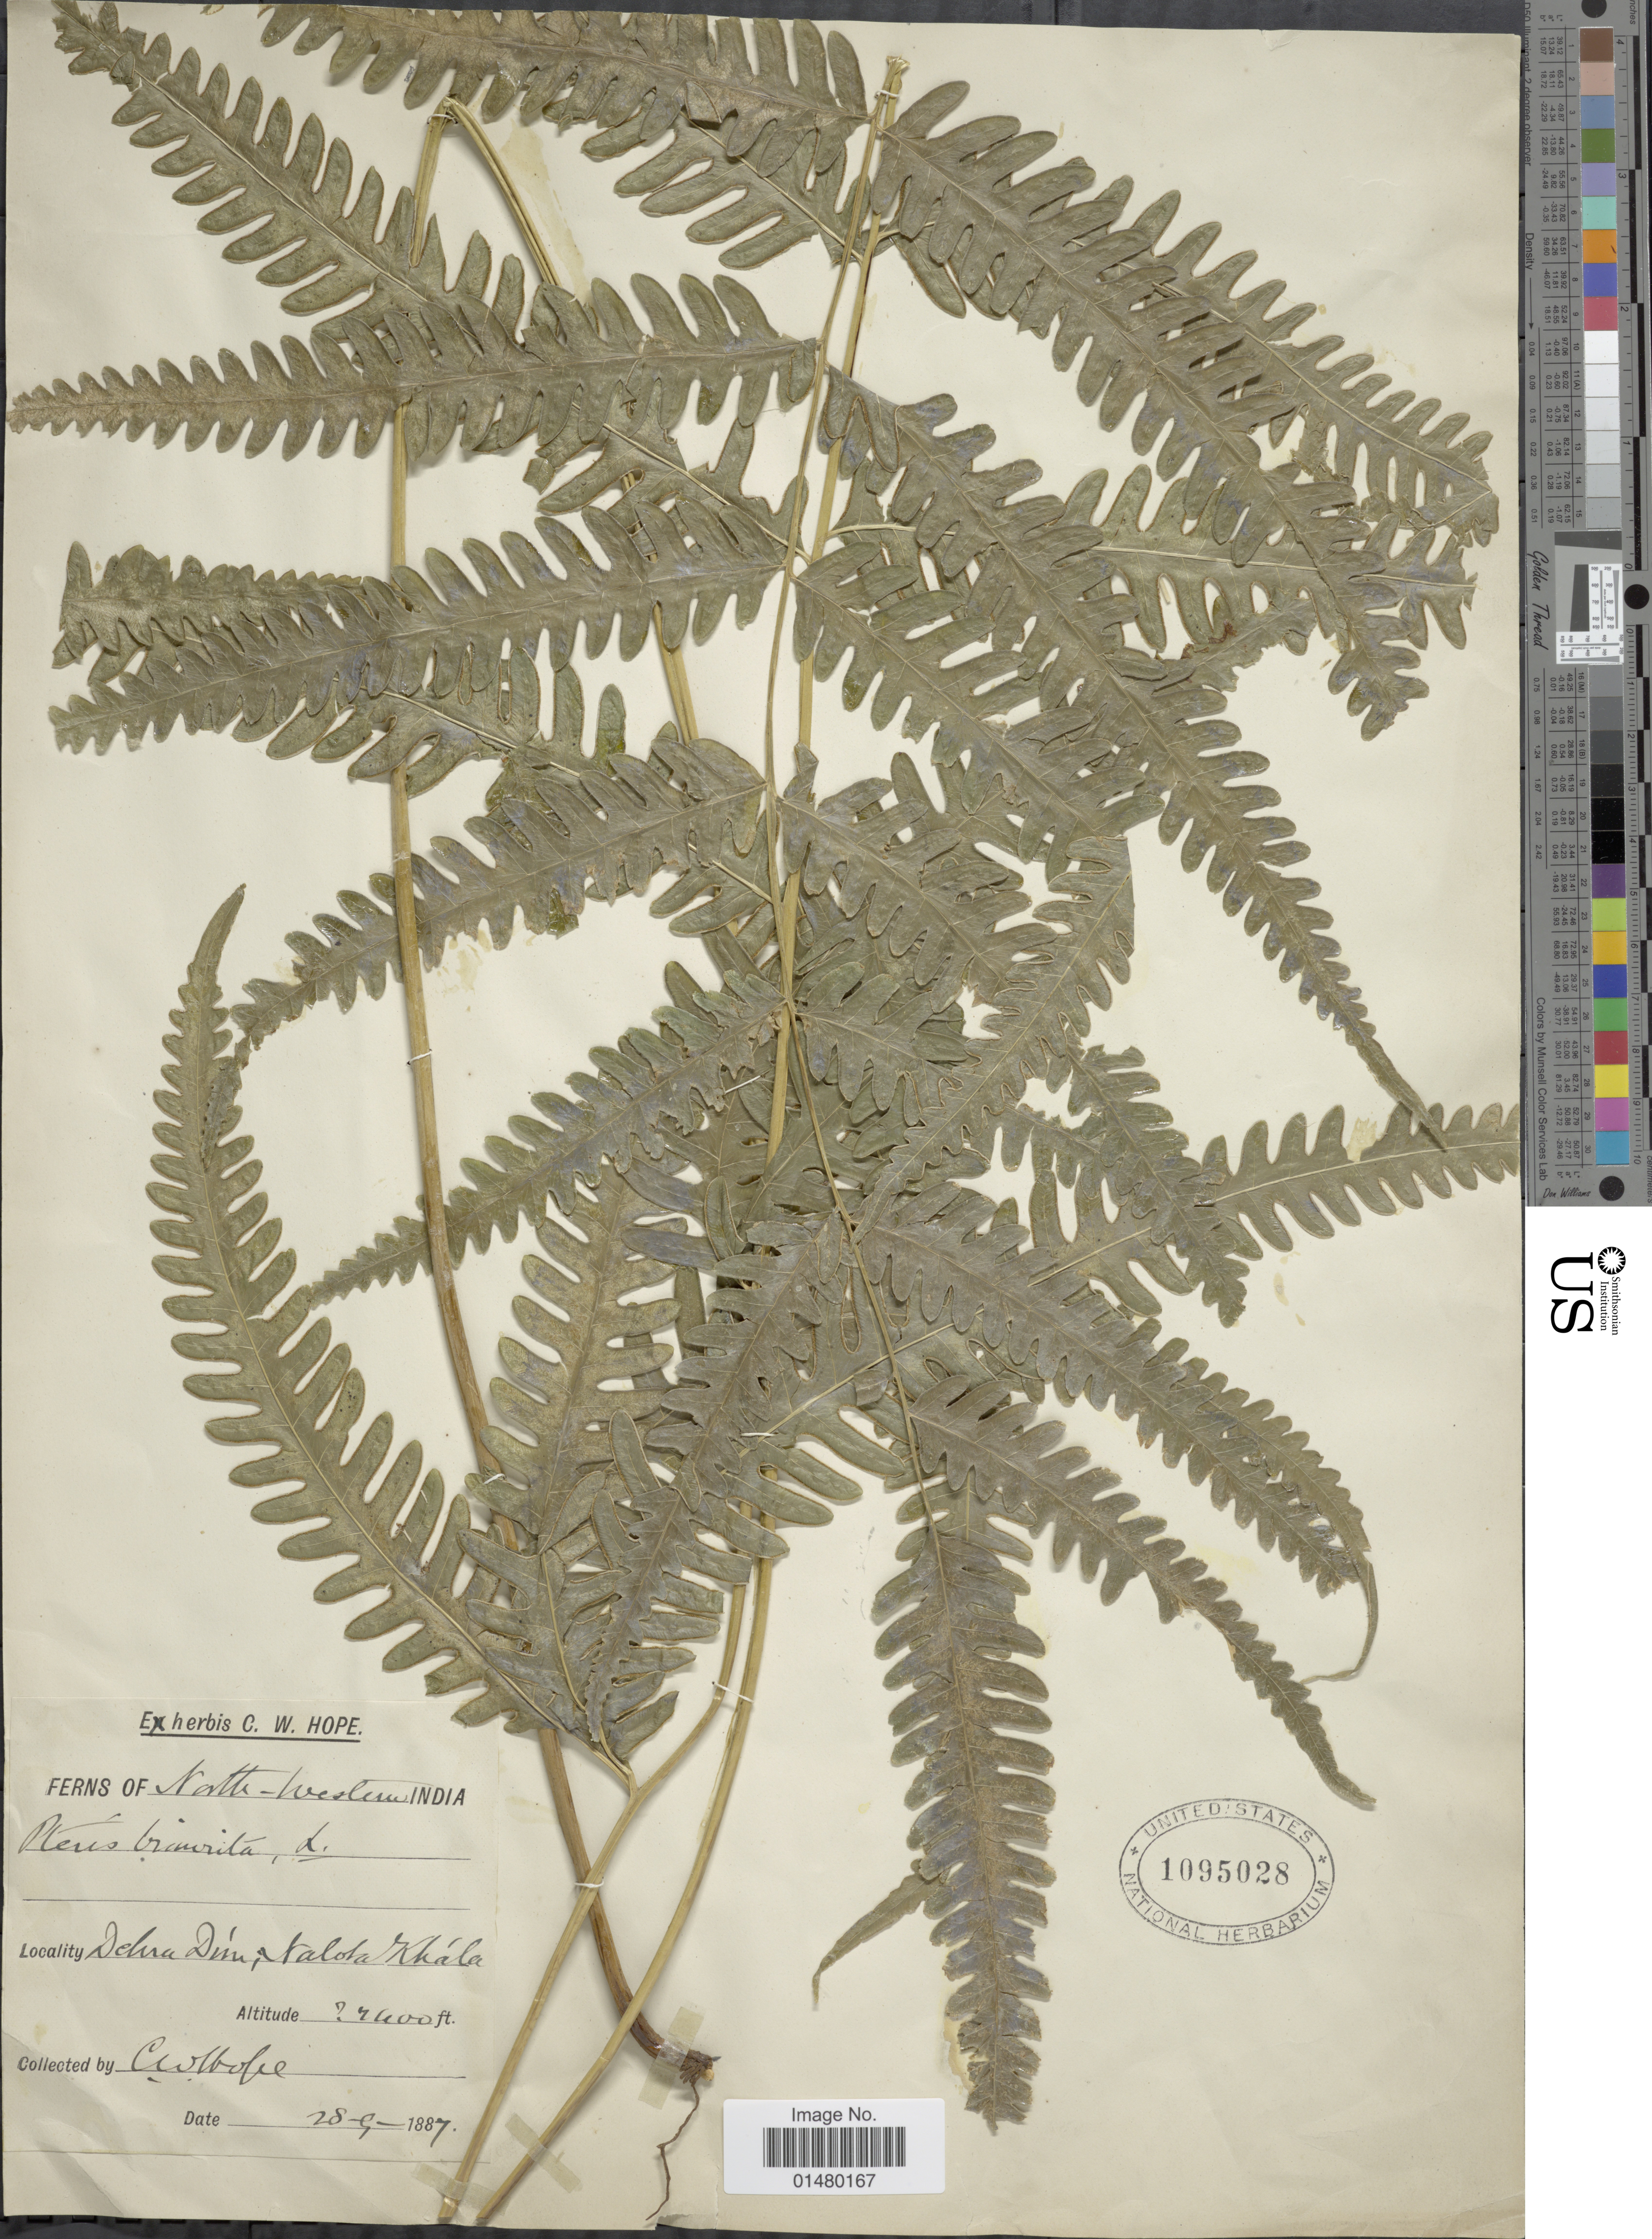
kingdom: Plantae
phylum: Tracheophyta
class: Polypodiopsida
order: Polypodiales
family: Pteridaceae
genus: Pteris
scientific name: Pteris biaurita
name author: L.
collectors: C. W. Hope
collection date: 1887-09-28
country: India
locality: North-Western India, Dehra Dun, Nalota Khala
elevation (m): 427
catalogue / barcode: US 1095028